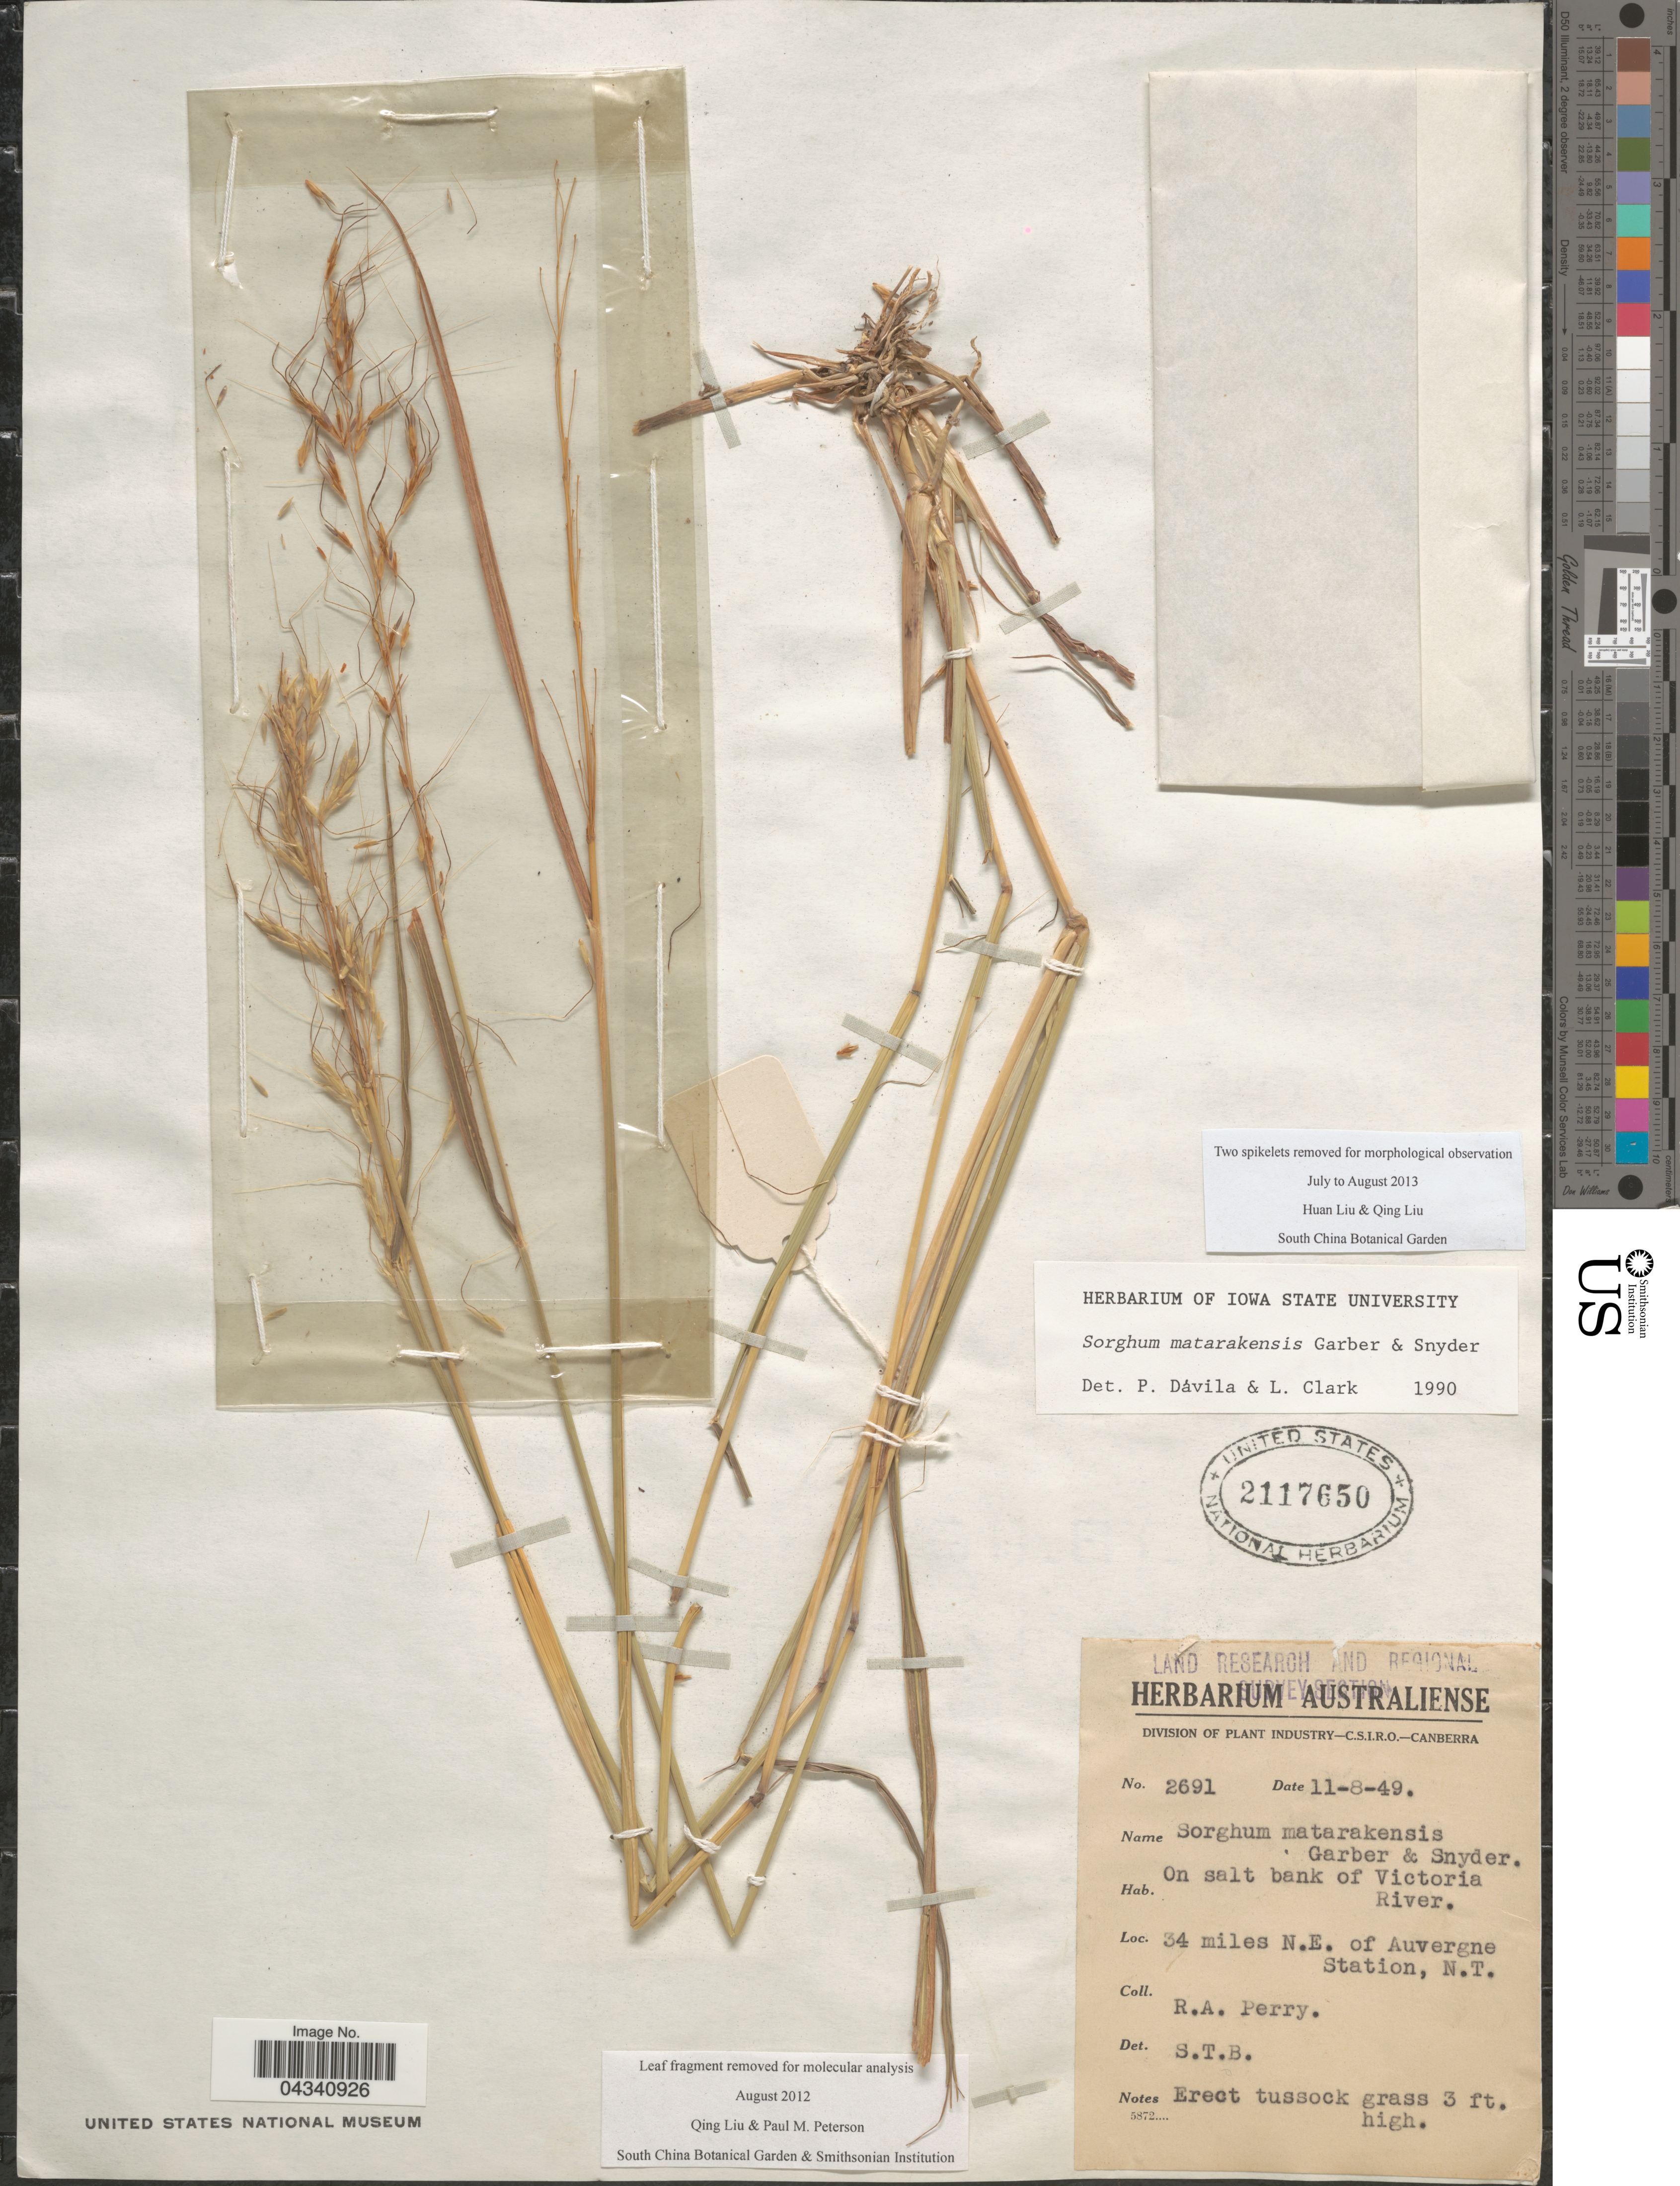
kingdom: Plantae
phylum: Tracheophyta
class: Liliopsida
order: Poales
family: Poaceae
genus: Sorghum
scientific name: Sorghum matarankense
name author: Garber & Snyder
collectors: Perry, R. A.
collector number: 2691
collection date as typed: Transcribed d/m/y: 11/8/49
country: Australia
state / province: Northern Territory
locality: Land Research and Regional Survey Section. On salt bank of Victoria River. 34 miles N.E. of Auvergne Station.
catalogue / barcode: US 2117650